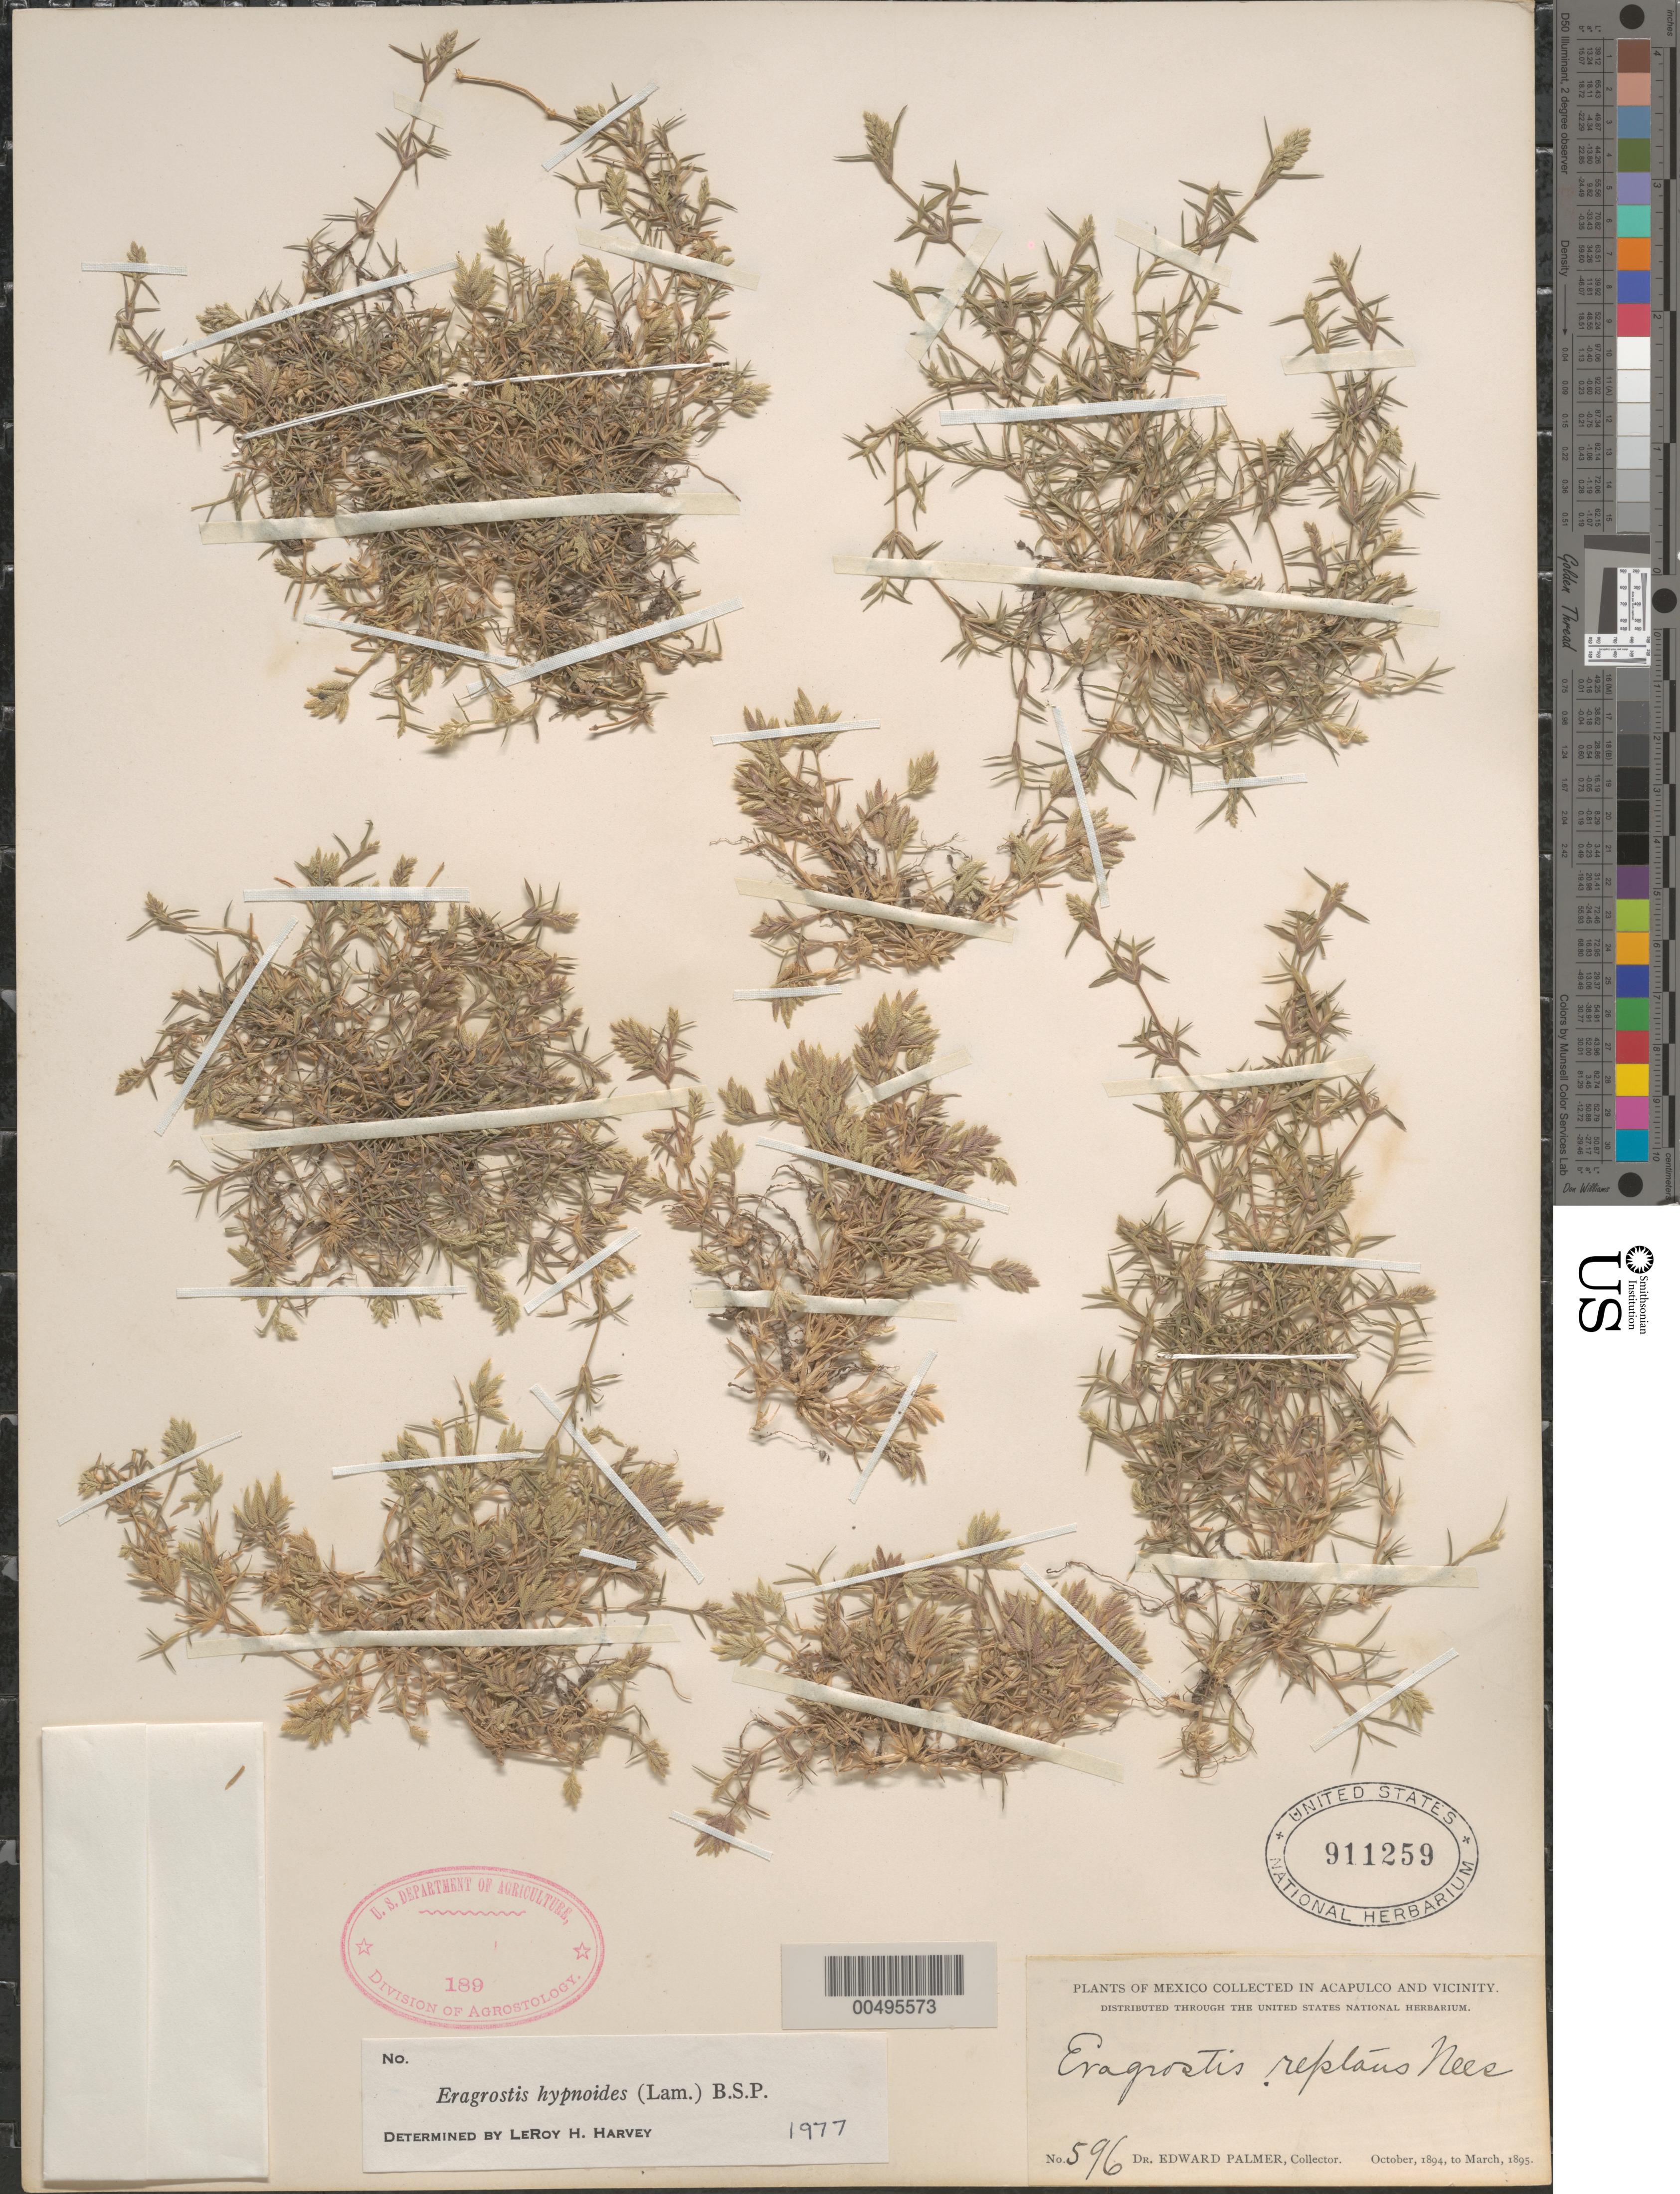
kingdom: Plantae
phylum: Tracheophyta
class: Liliopsida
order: Poales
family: Poaceae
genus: Eragrostis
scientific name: Eragrostis hypnoides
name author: (Lam.) Britton, Stearns & Poggenb.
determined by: Harvey, L. H.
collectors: E. Palmer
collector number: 596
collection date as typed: Oct 1894 to Mar 1895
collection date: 1894-10/1895-03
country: Mexico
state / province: Guerrero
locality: Acapulco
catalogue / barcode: US 911259